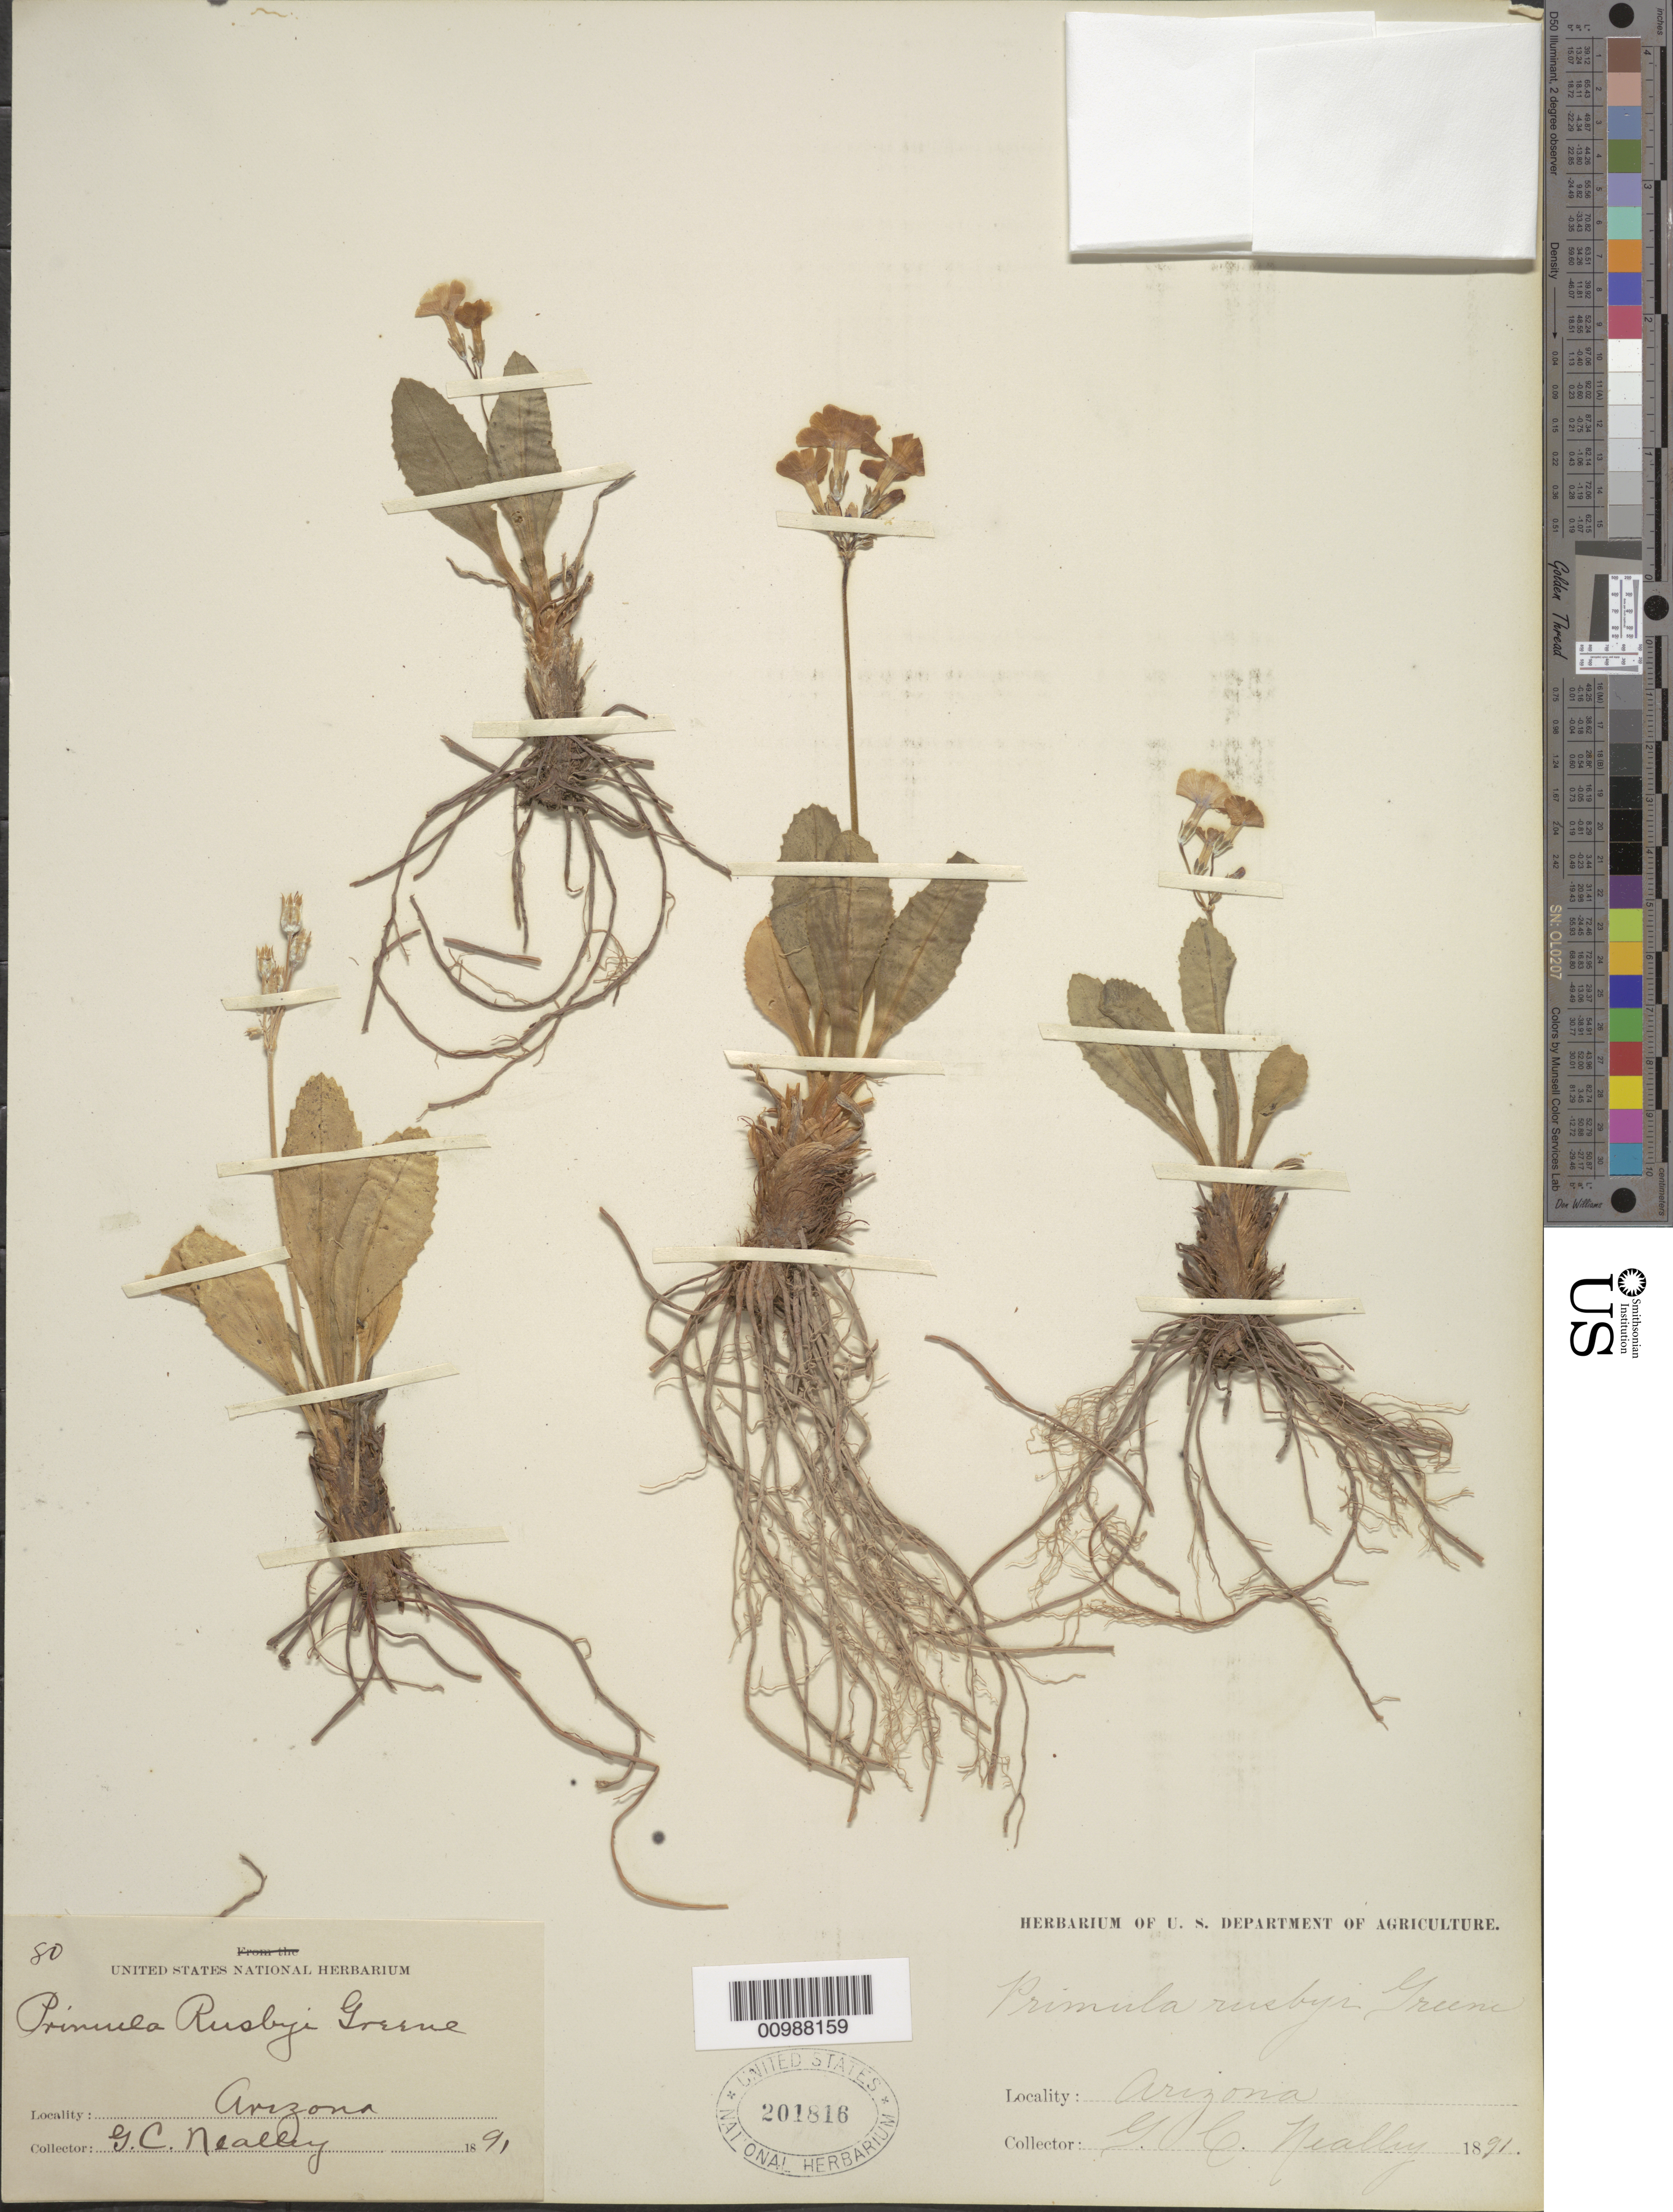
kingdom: Plantae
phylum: Tracheophyta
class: Magnoliopsida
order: Ericales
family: Primulaceae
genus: Primula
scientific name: Primula rusbyi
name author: Greene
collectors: G. C. Nealley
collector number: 80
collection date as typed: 1891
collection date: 1891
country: United States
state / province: Arizona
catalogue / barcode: US 201816